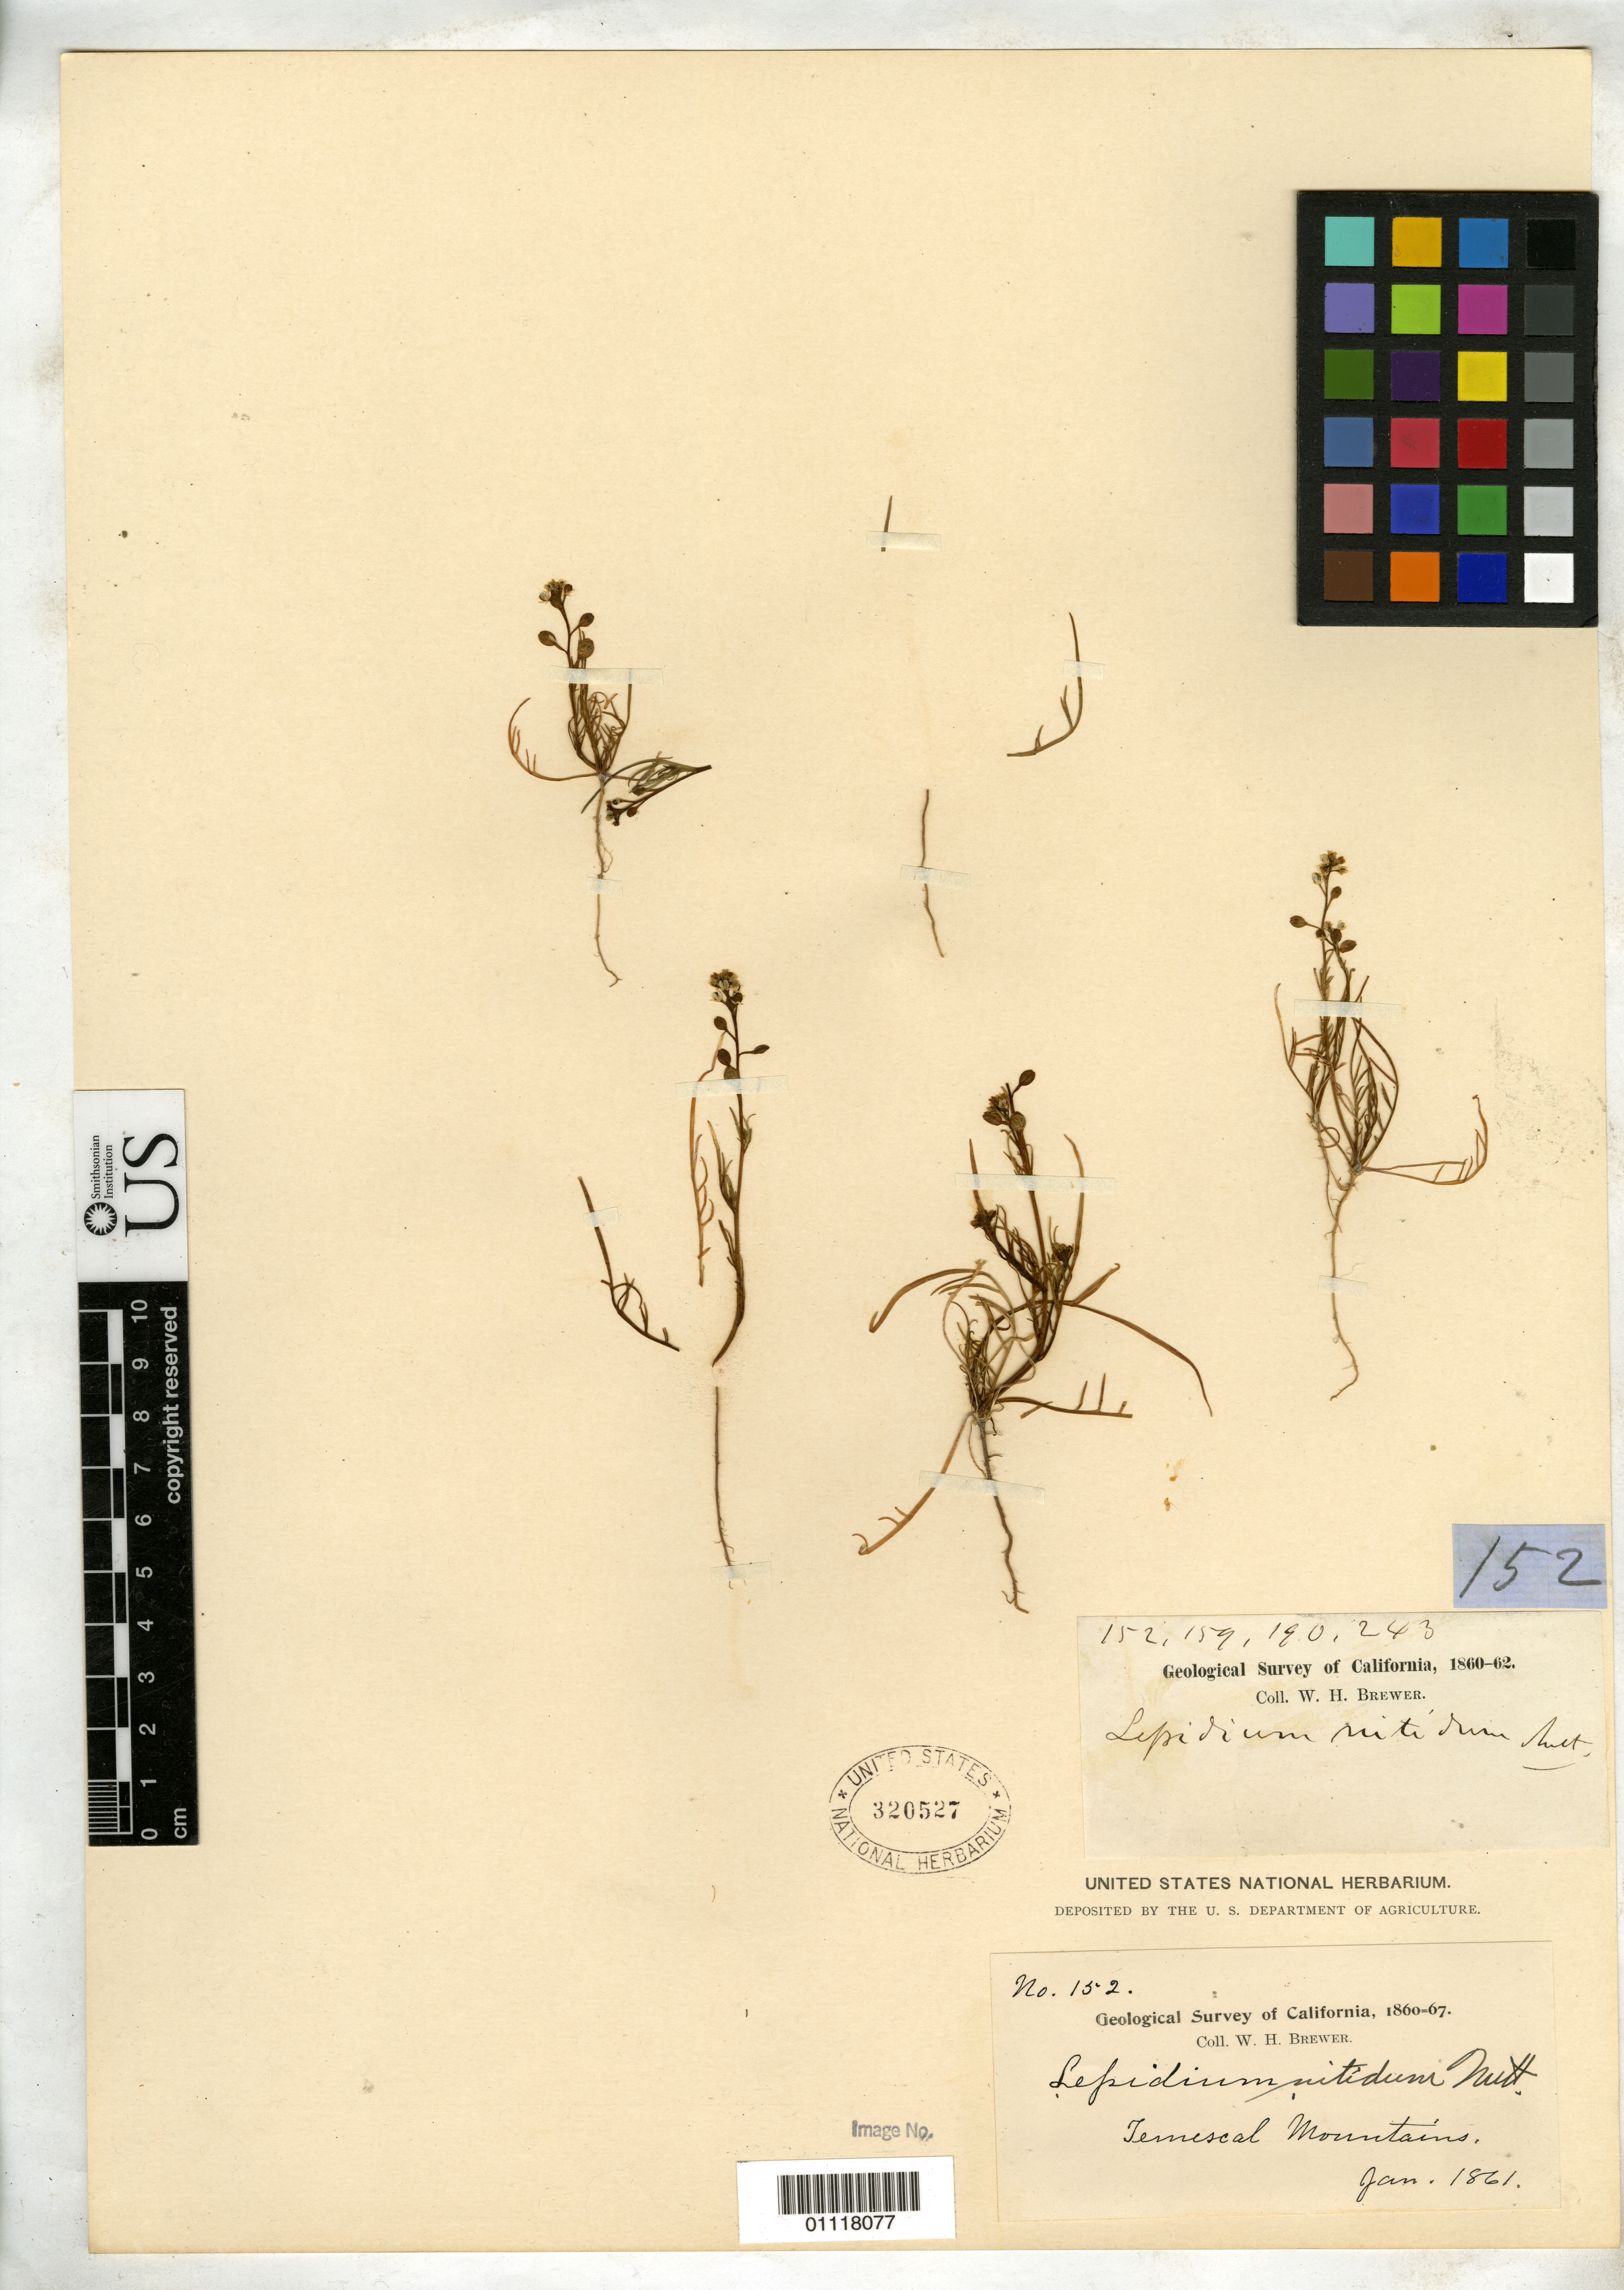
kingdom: Plantae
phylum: Tracheophyta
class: Magnoliopsida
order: Brassicales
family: Brassicaceae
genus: Lepidium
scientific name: Lepidium nitidum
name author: Nutt.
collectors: W. H. Brewer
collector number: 152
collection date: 1861-01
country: United States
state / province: California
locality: Temescal Mountains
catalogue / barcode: US 320527